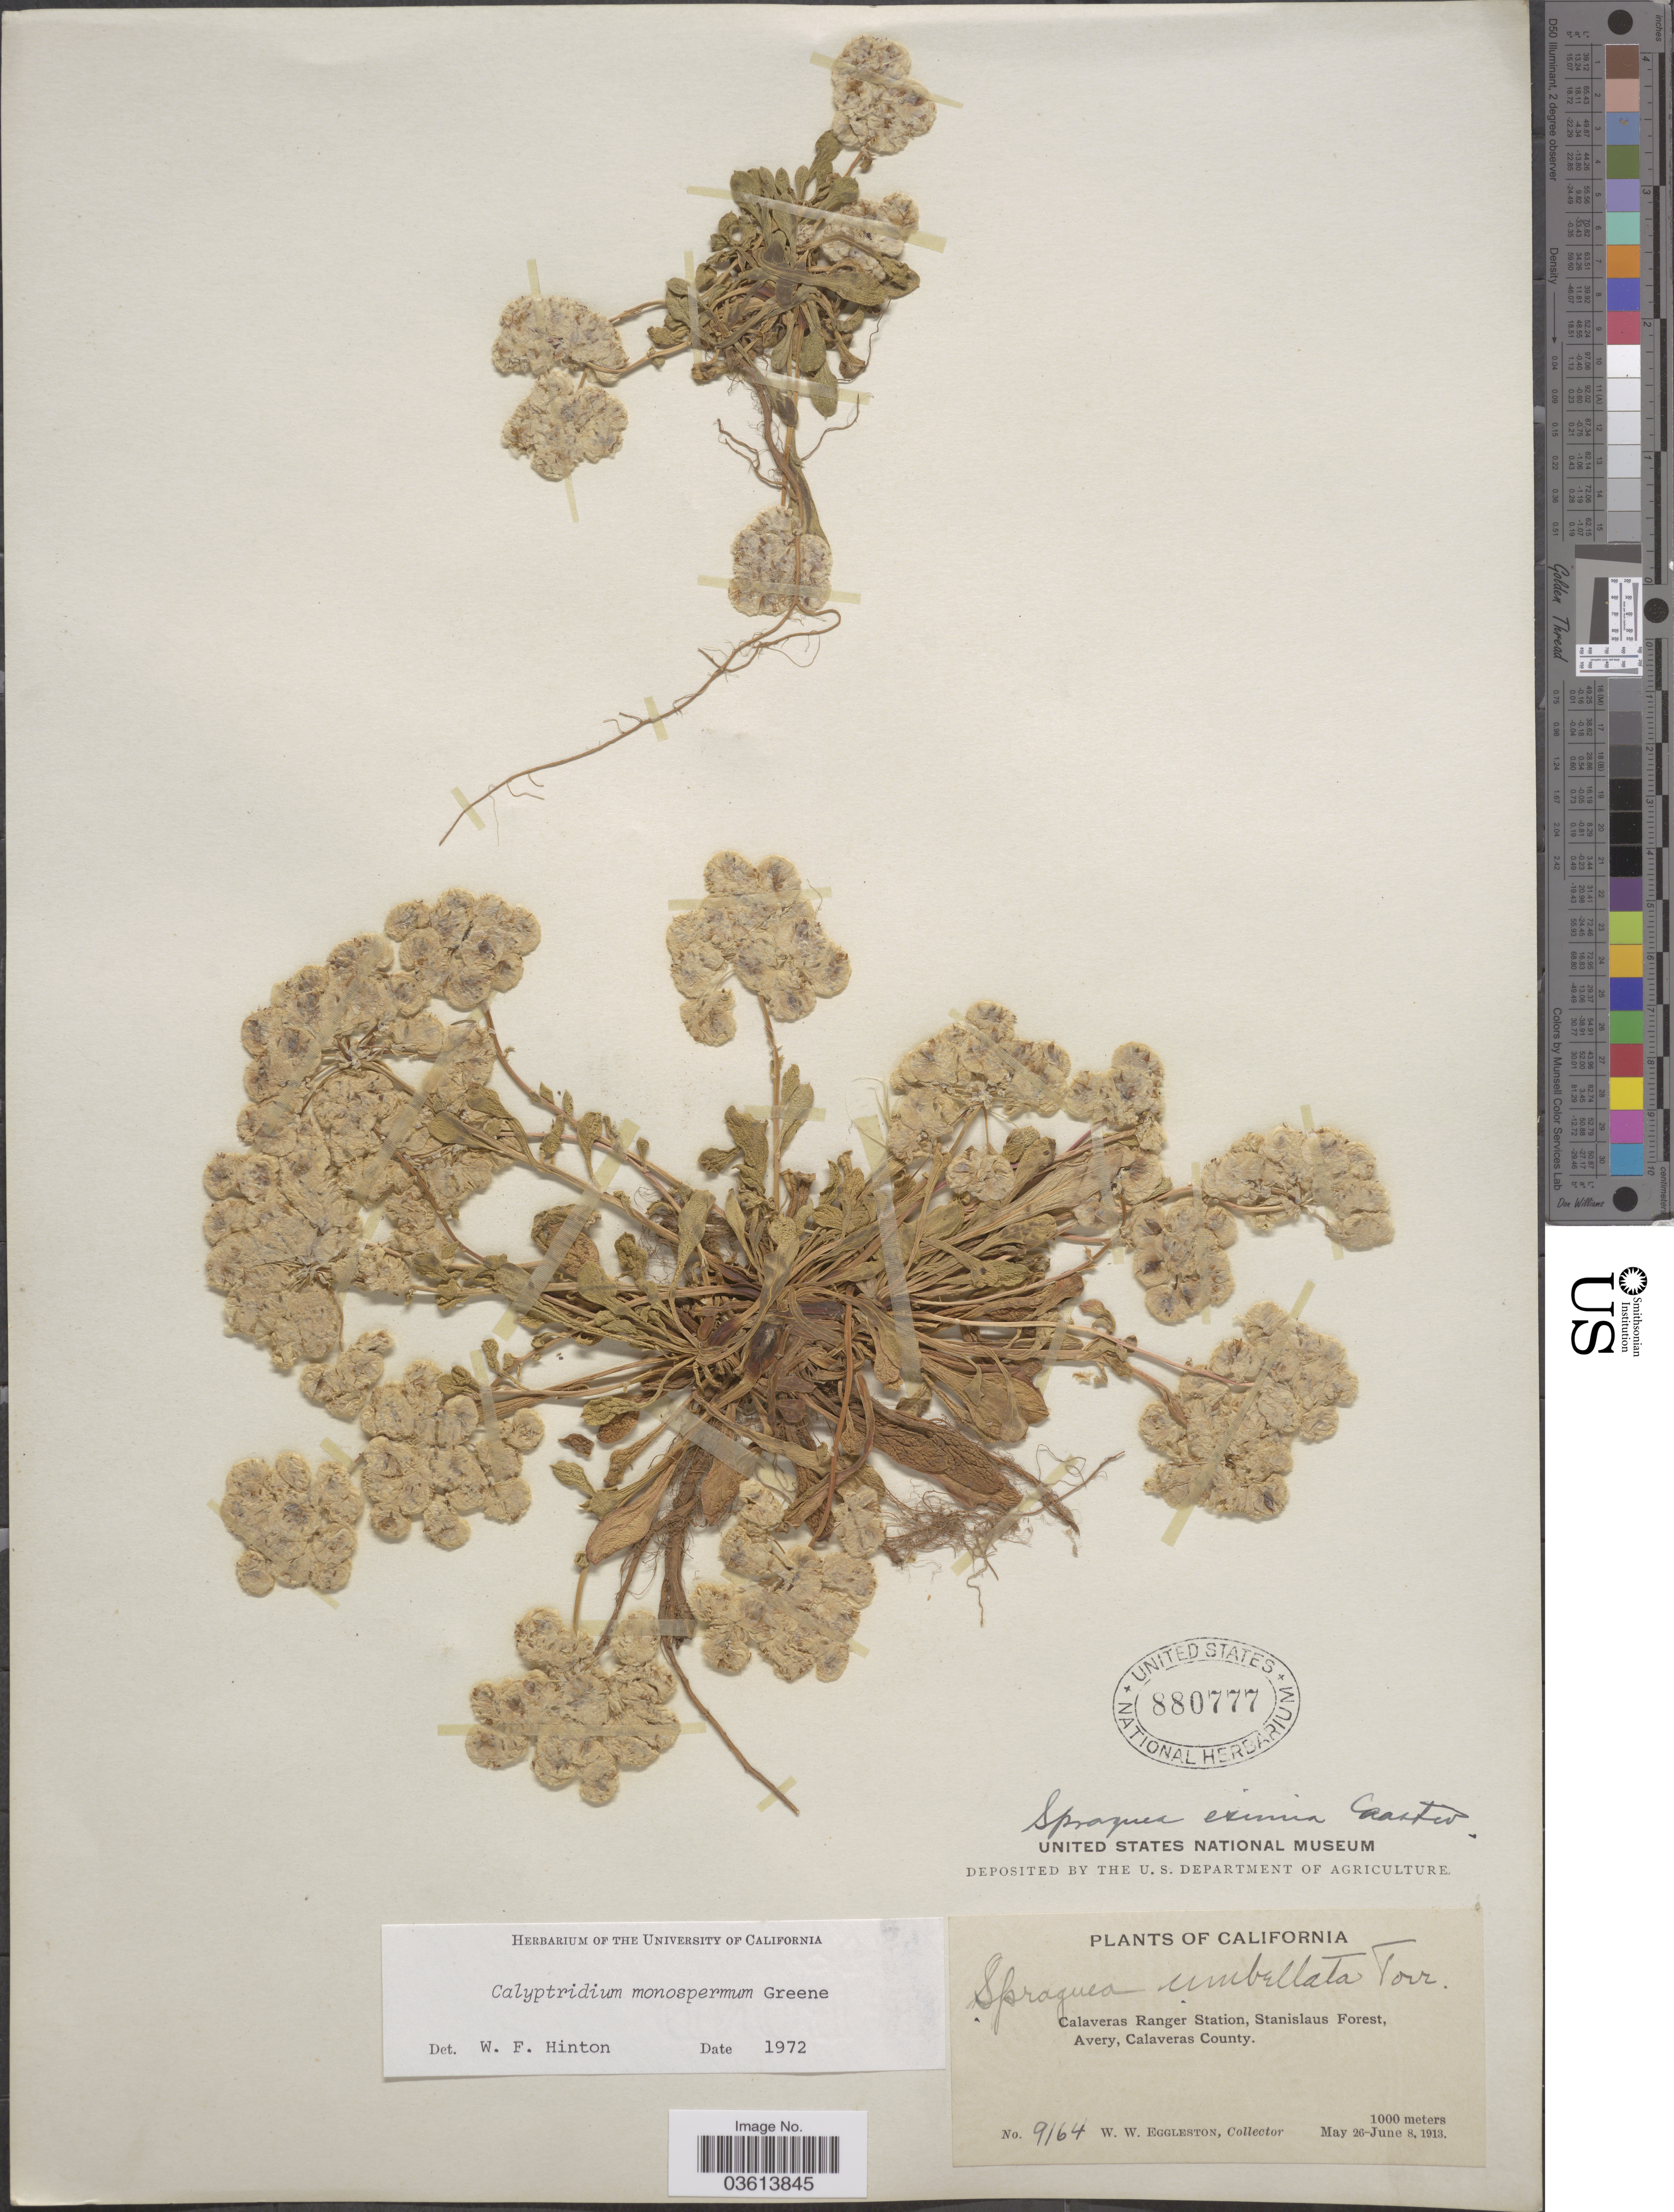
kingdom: Plantae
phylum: Tracheophyta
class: Magnoliopsida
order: Caryophyllales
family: Montiaceae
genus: Calyptridium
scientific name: Calyptridium monospermum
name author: Greene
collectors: W. W. Eggleston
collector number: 9164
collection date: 1913-05-26/1913-06-08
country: United States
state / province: California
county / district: Calaveras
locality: Calaveras Ranger Station, Stanislaus Forest, Avery, Calaveras County.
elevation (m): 1000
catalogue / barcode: US 880777